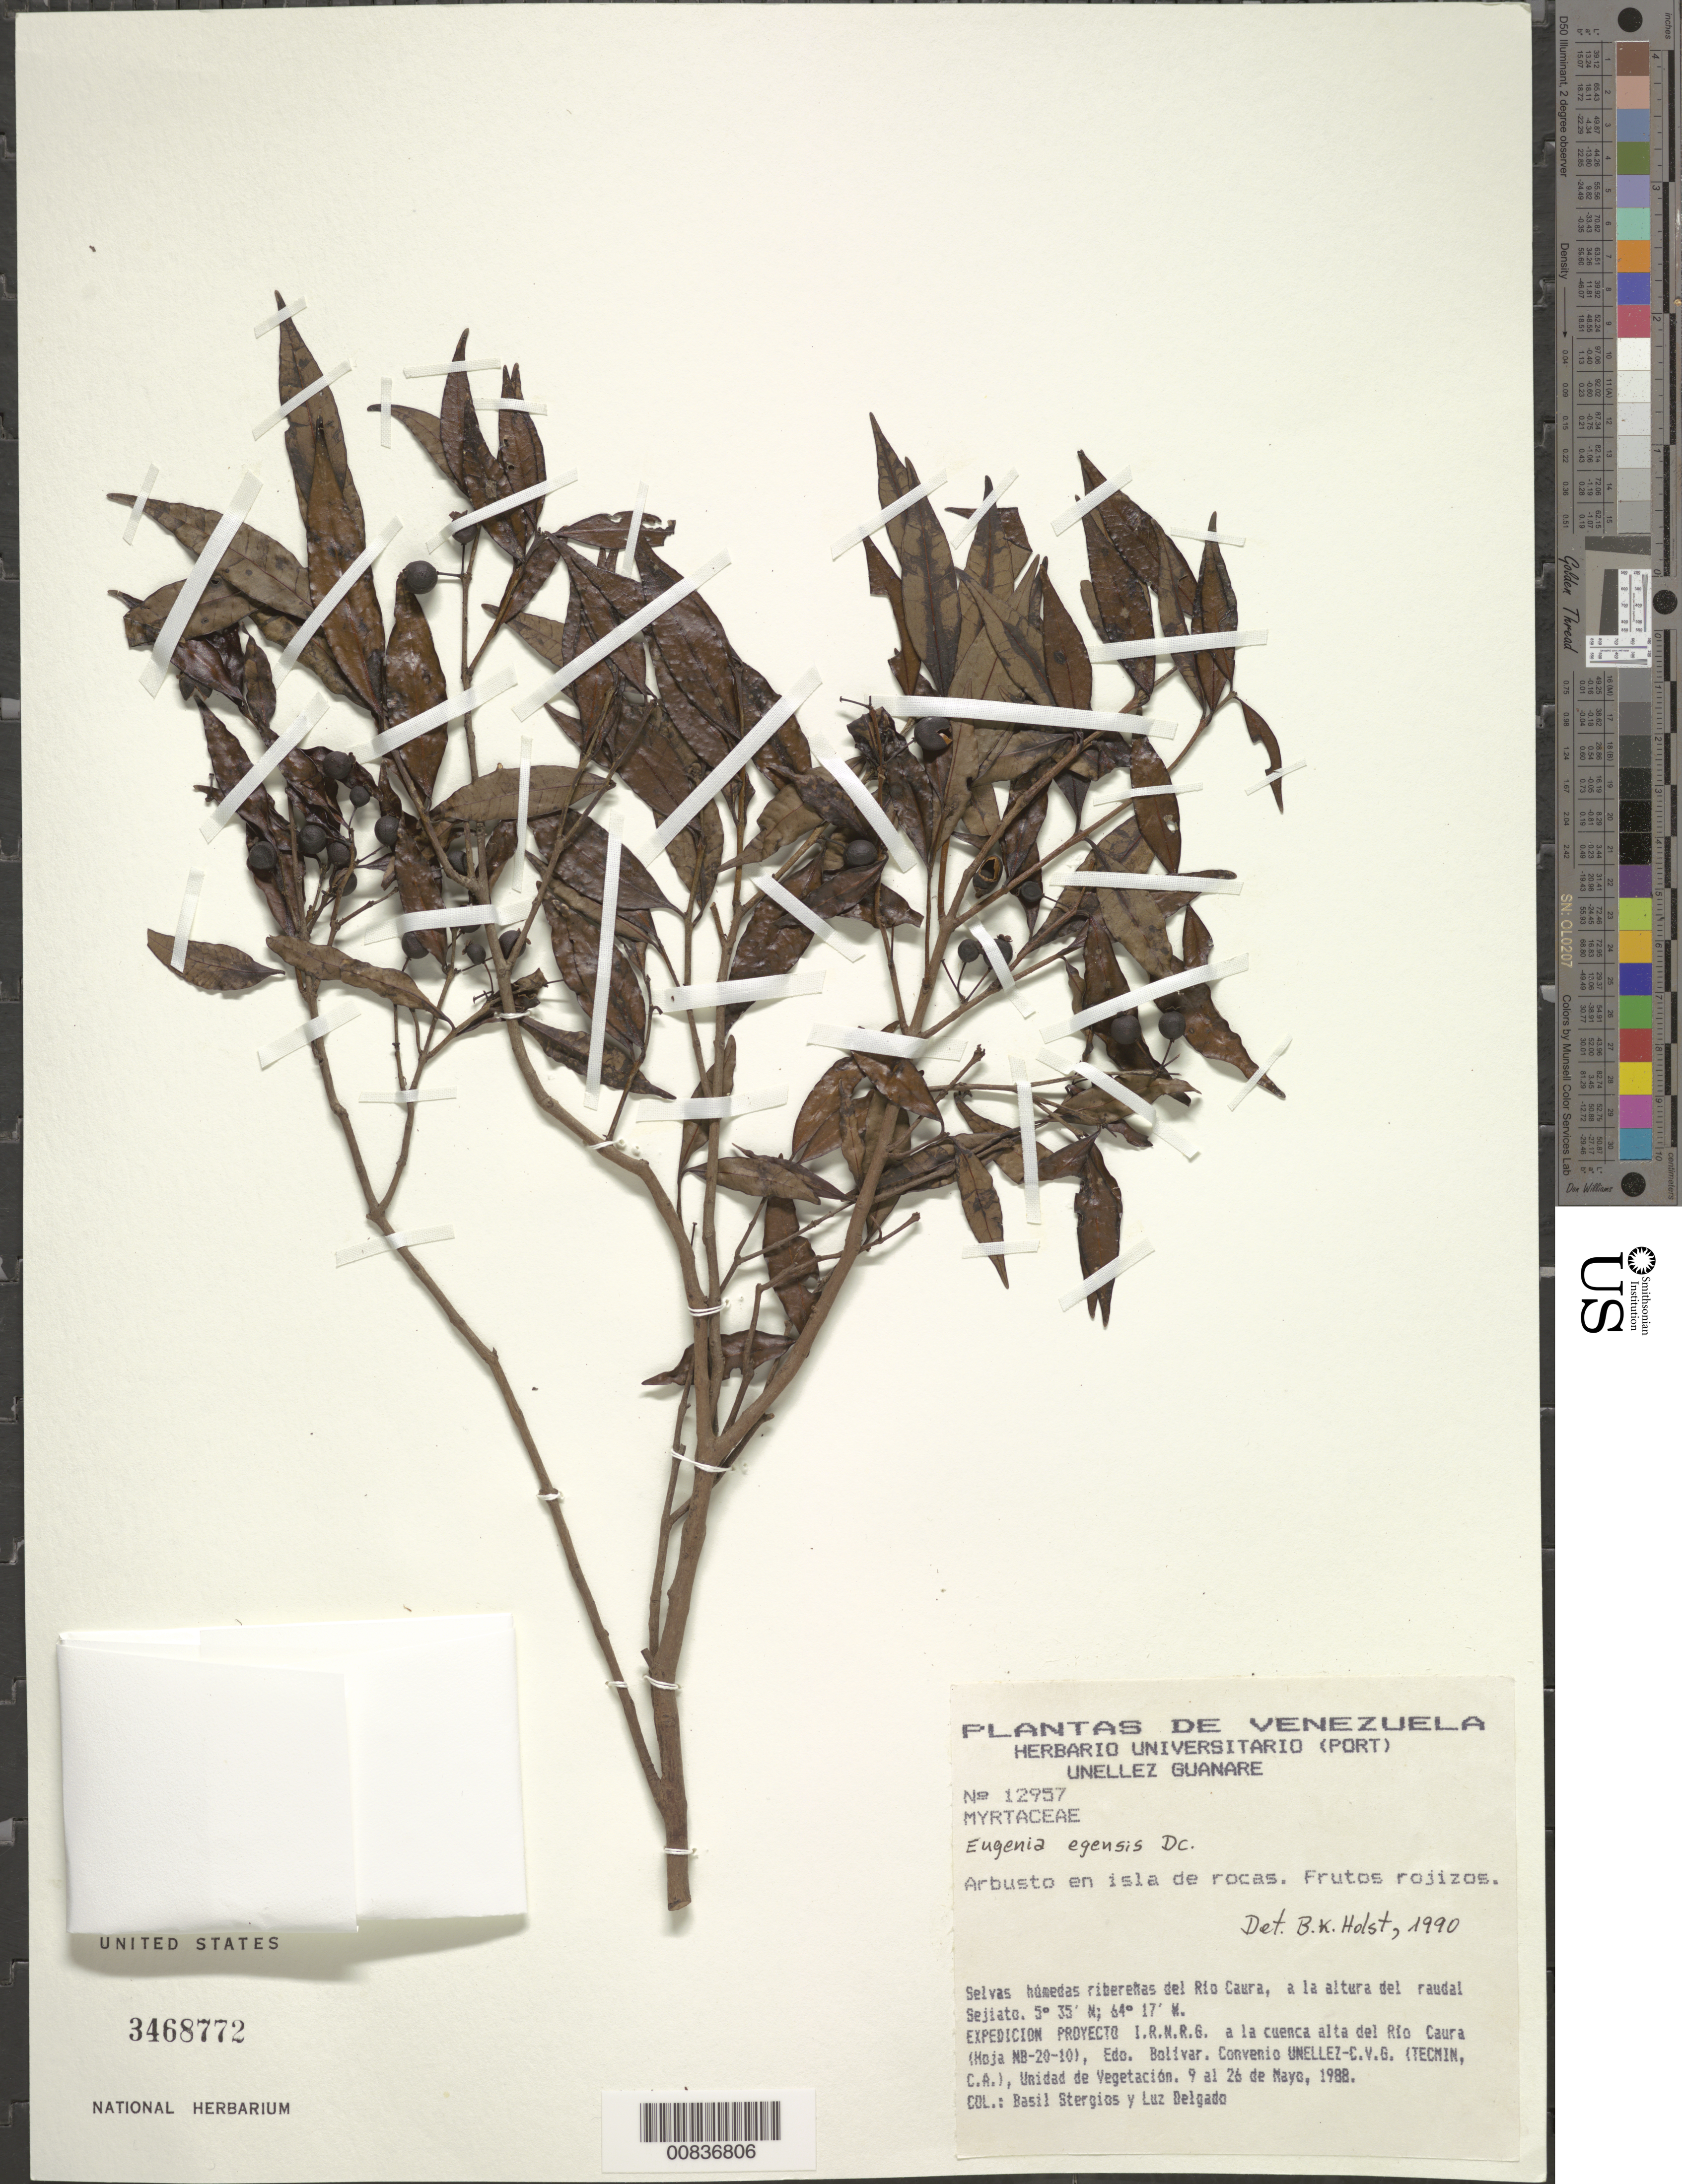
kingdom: Plantae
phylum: Tracheophyta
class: Magnoliopsida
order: Myrtales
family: Myrtaceae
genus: Eugenia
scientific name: Eugenia egensis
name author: DC.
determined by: Holst, Bruce K.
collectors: B. G. Stergios & L. Delgado V.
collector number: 12957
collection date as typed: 9-May-88 to 26-May-88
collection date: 1988-05-09/1988-05-26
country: Venezuela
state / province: Bolívar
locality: Río Caura, raudal Sejiato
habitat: Selvas húmedas ribereñas del río; en isla de rocas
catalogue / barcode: US 3468772